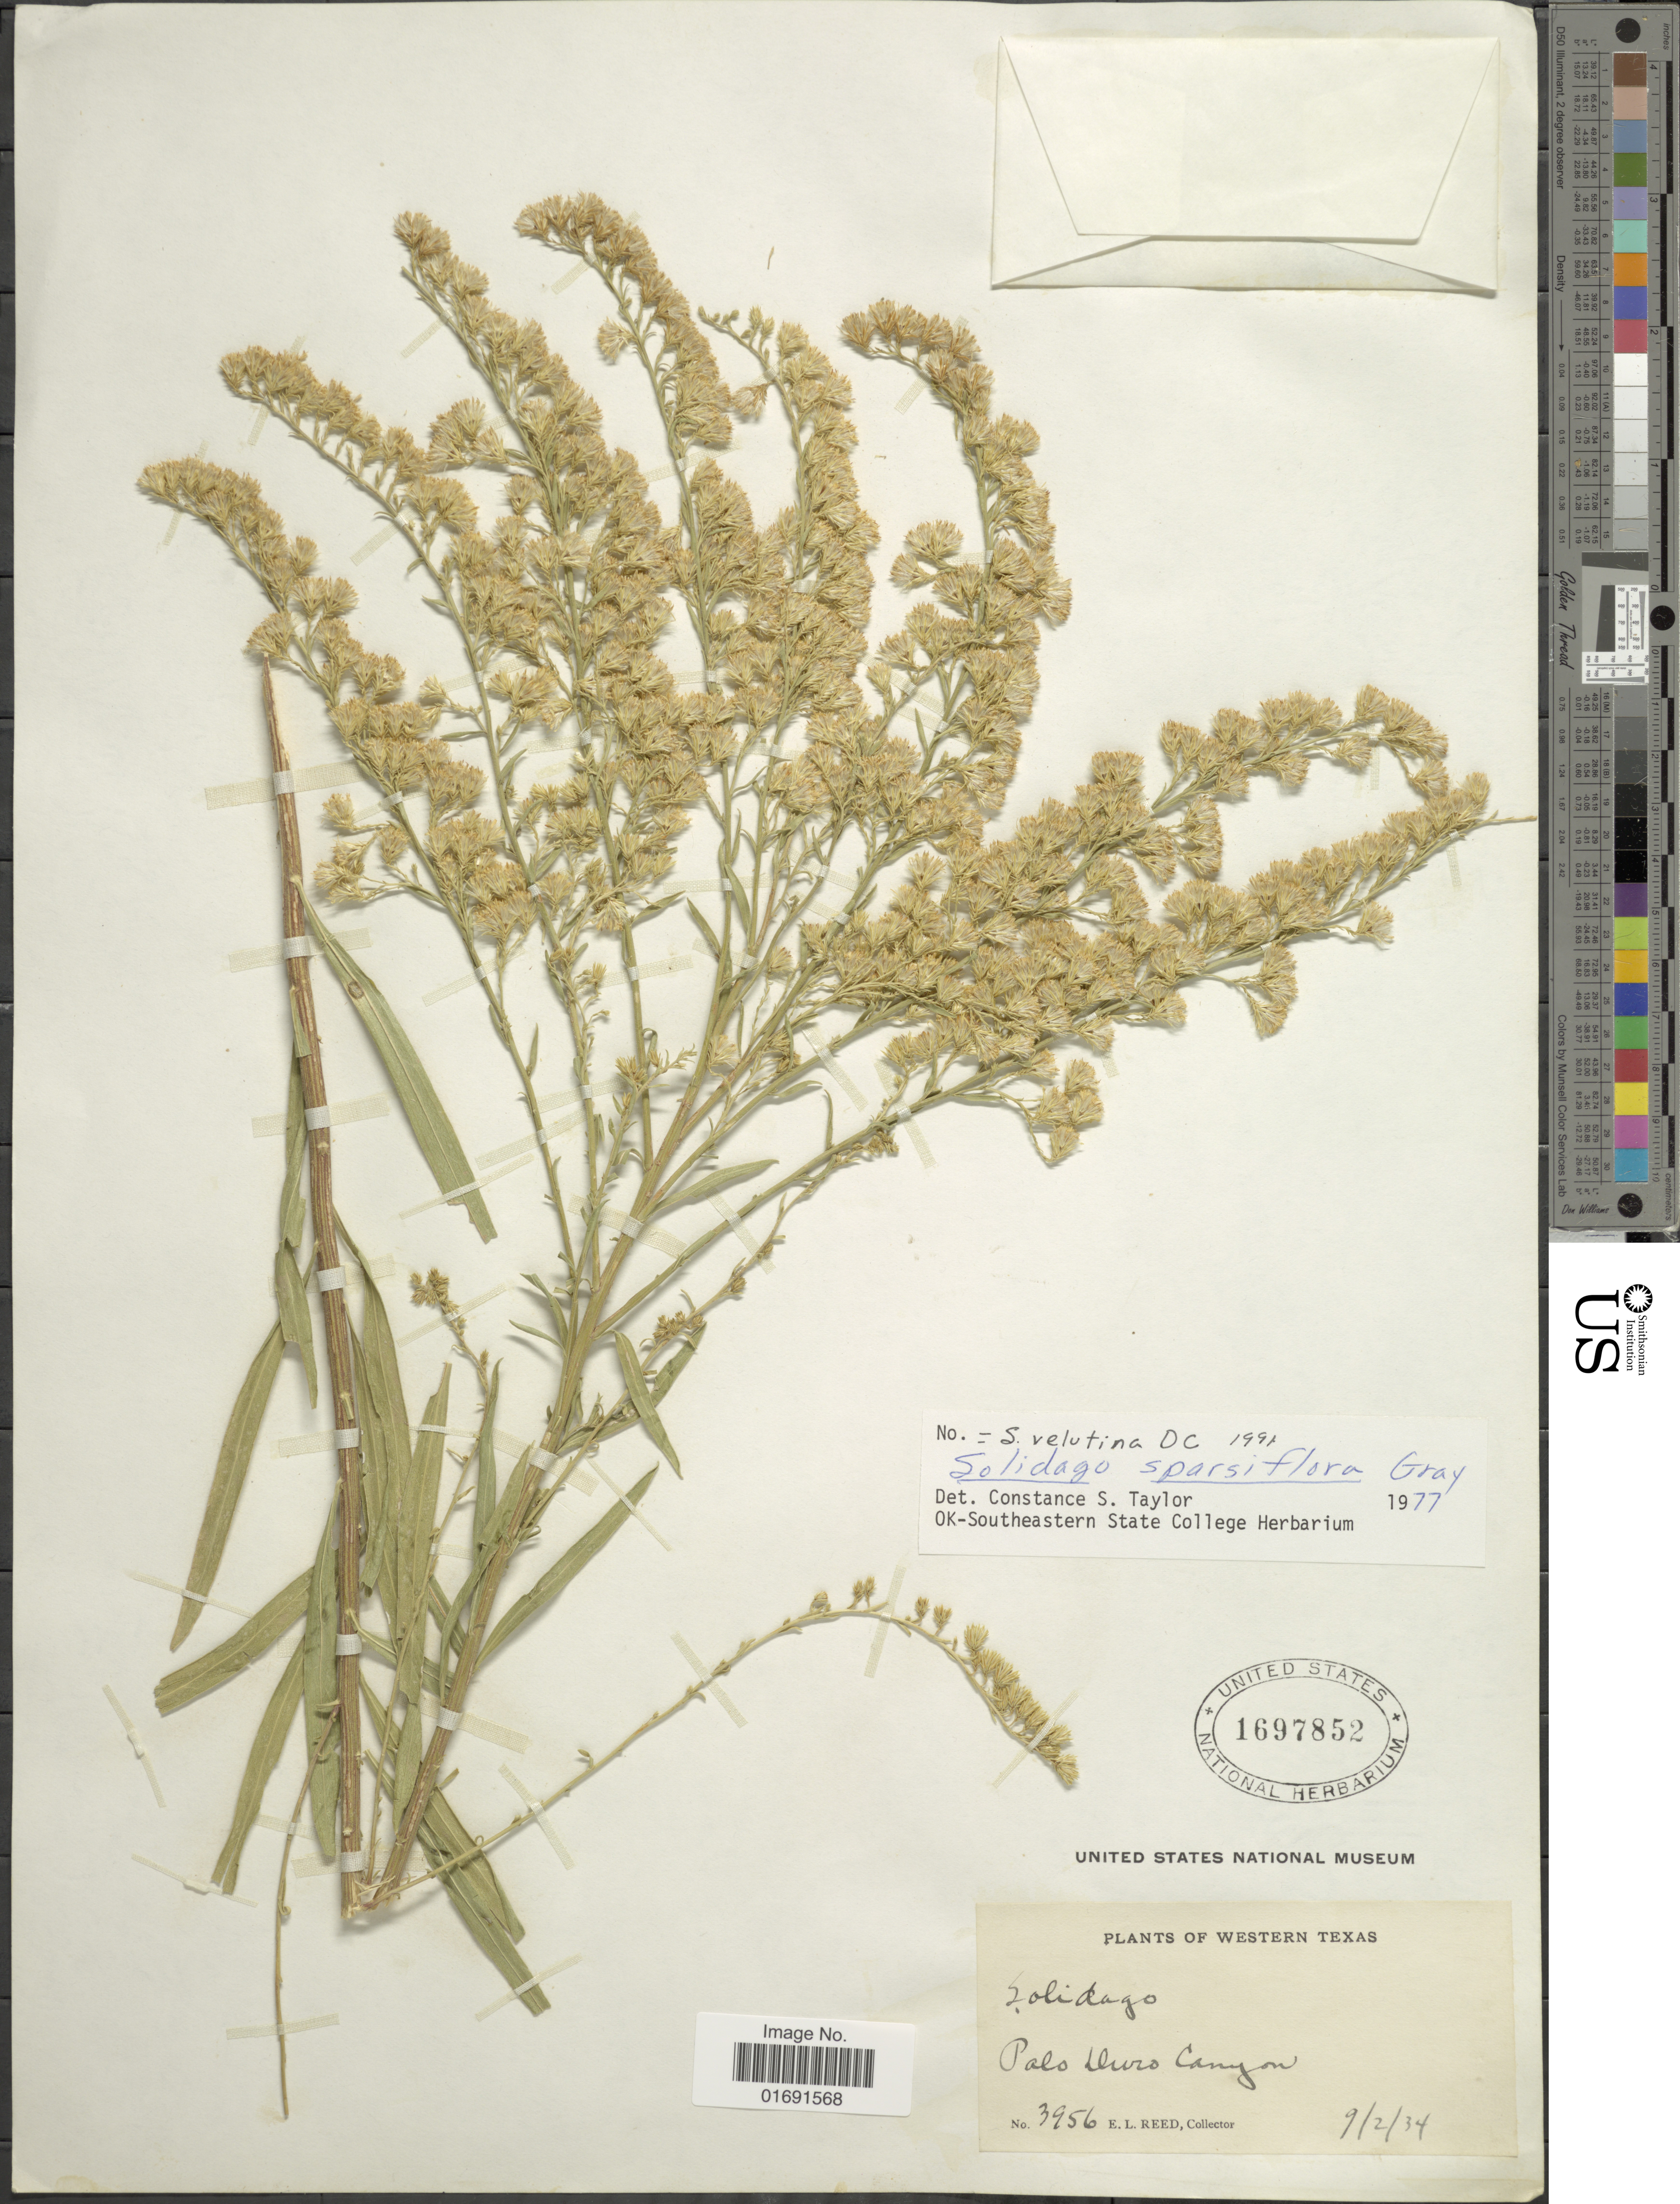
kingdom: Plantae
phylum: Tracheophyta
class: Magnoliopsida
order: Asterales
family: Asteraceae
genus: Solidago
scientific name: Solidago velutina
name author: DC.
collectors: E. Reed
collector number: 3956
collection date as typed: Transcribed d/m/y: 2/9/34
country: United States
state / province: Texas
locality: Western Texas, Palo Duro Canyon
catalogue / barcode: US 1697852